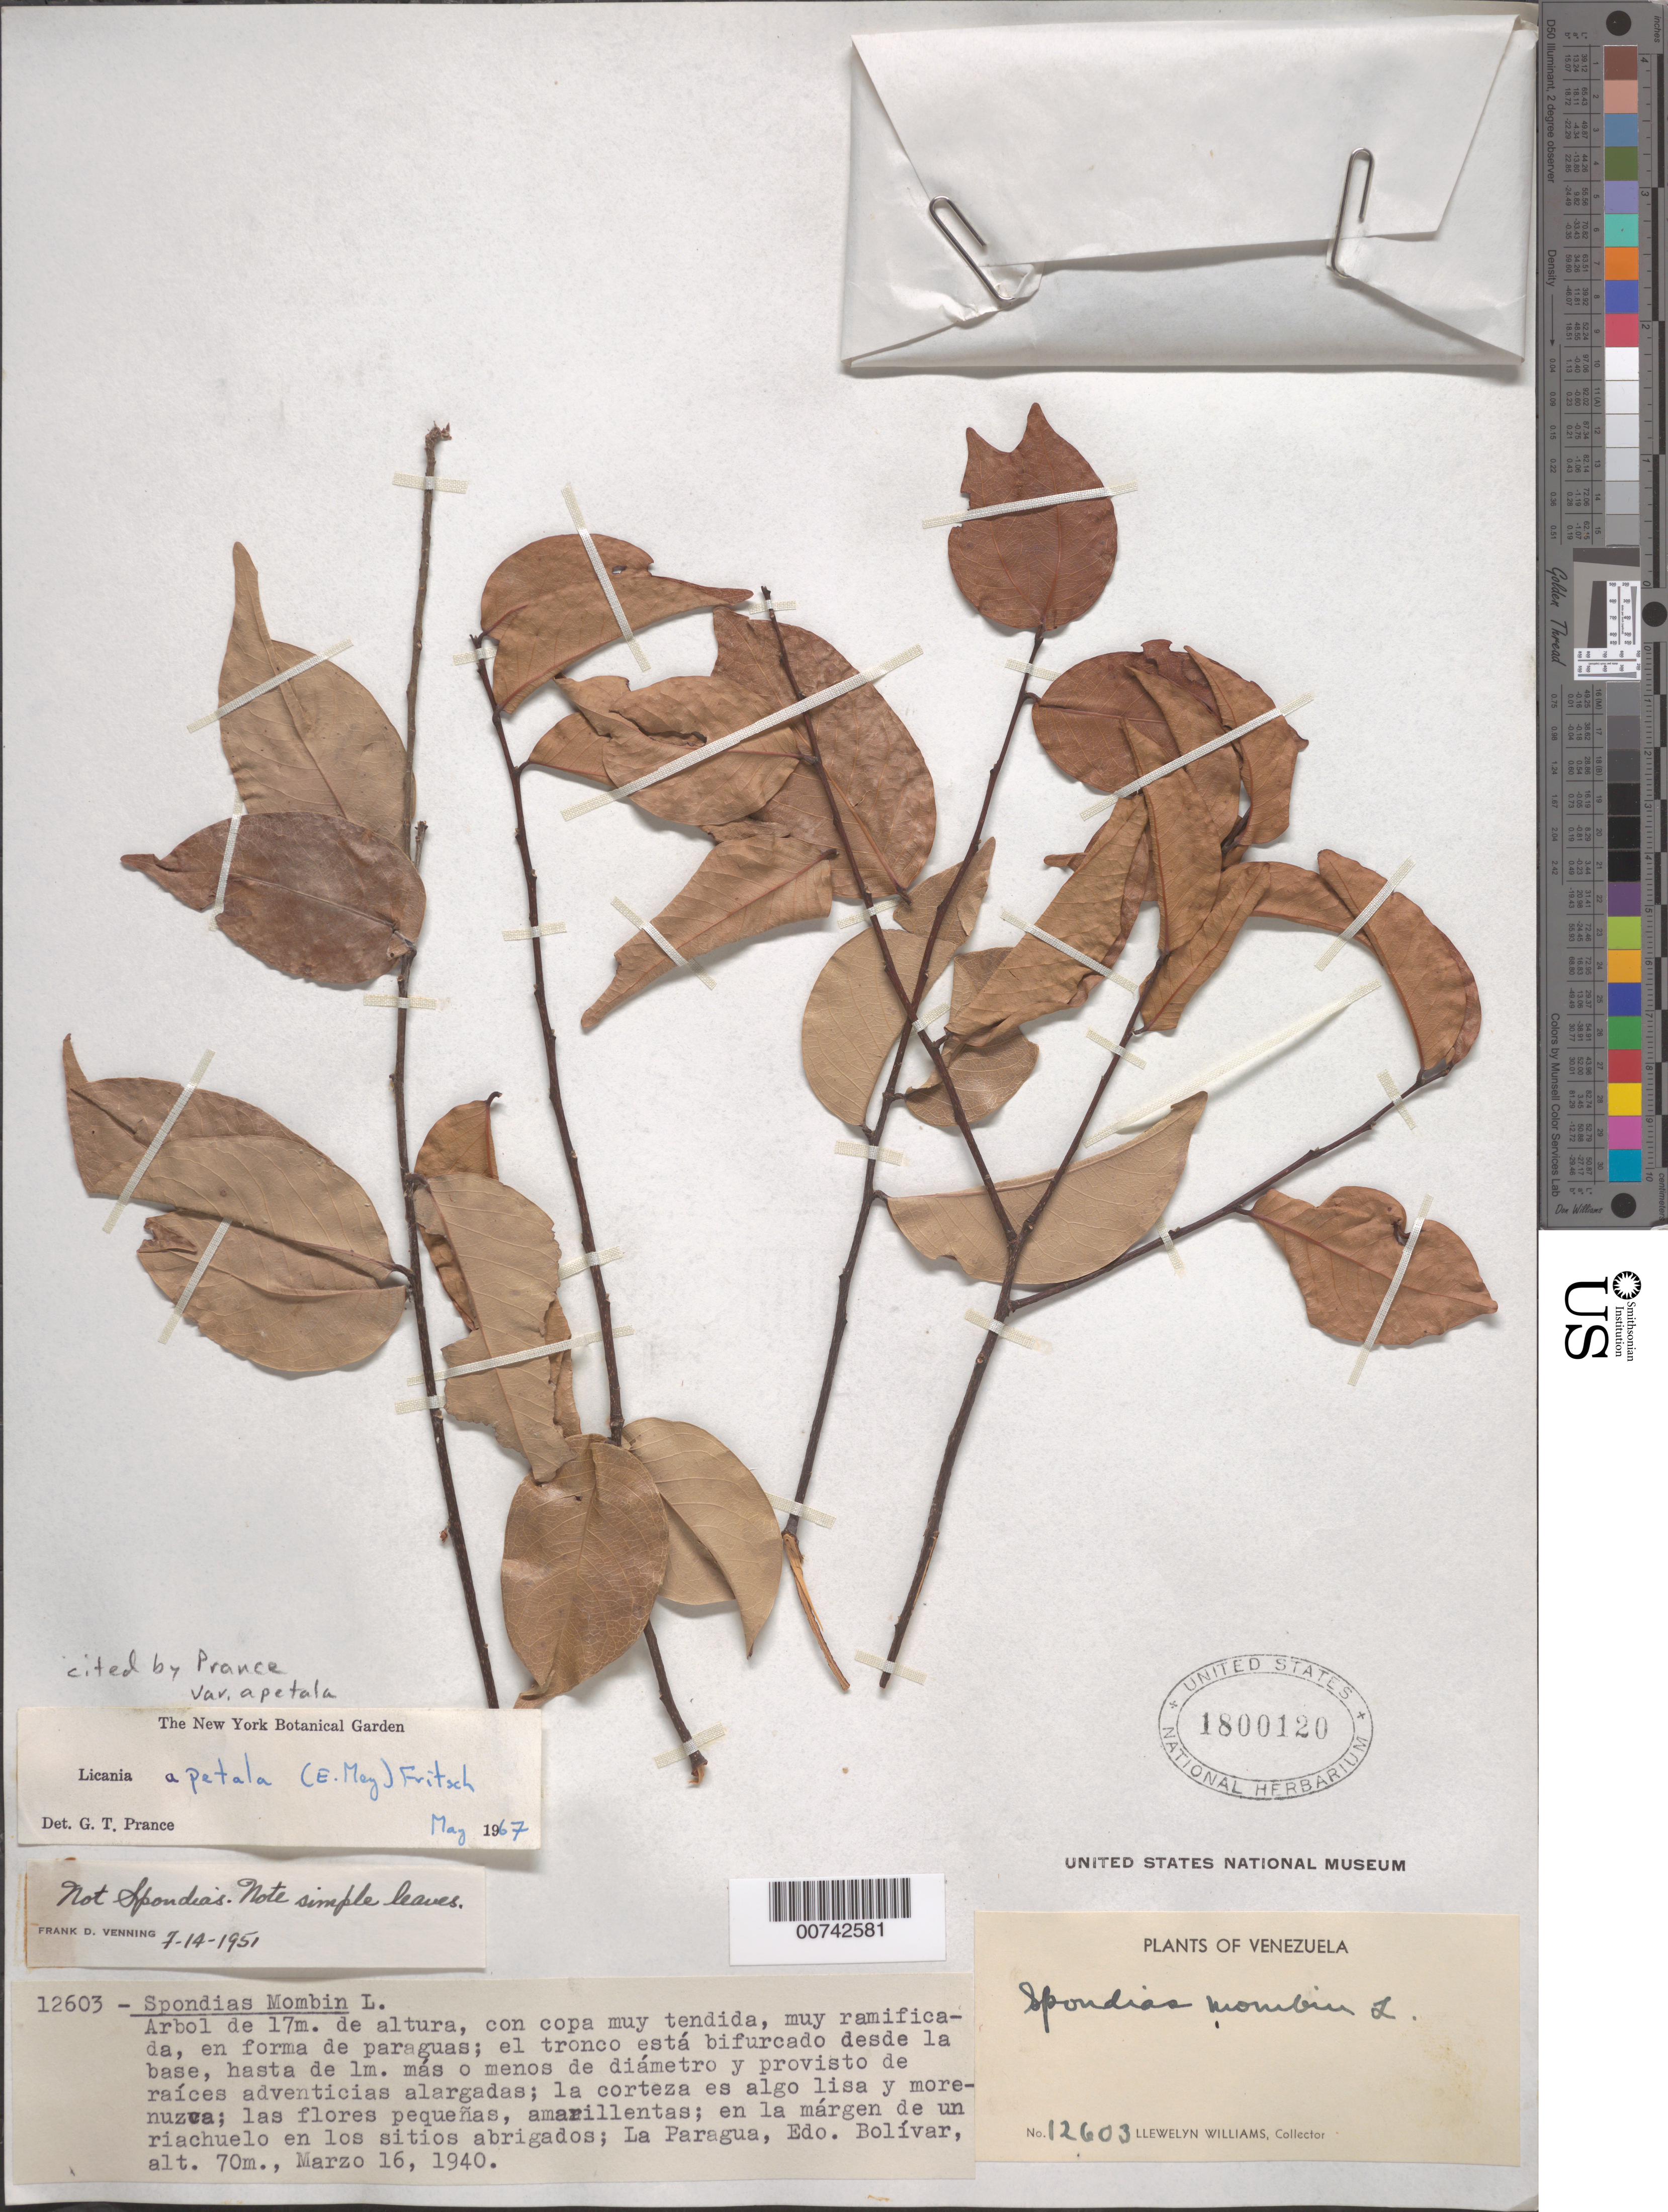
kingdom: Plantae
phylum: Tracheophyta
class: Magnoliopsida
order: Malpighiales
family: Chrysobalanaceae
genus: Leptobalanus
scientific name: Leptobalanus apetalus var. apetalus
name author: (E. Mey.) Sothers & Prance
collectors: Ll. Williams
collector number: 12603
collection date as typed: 16-Mar-40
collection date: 1940-03-16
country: Venezuela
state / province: Bolívar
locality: La Paragua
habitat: Margen de un riachuelo en los sitios abrigados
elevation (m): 70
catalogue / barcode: US 1800120